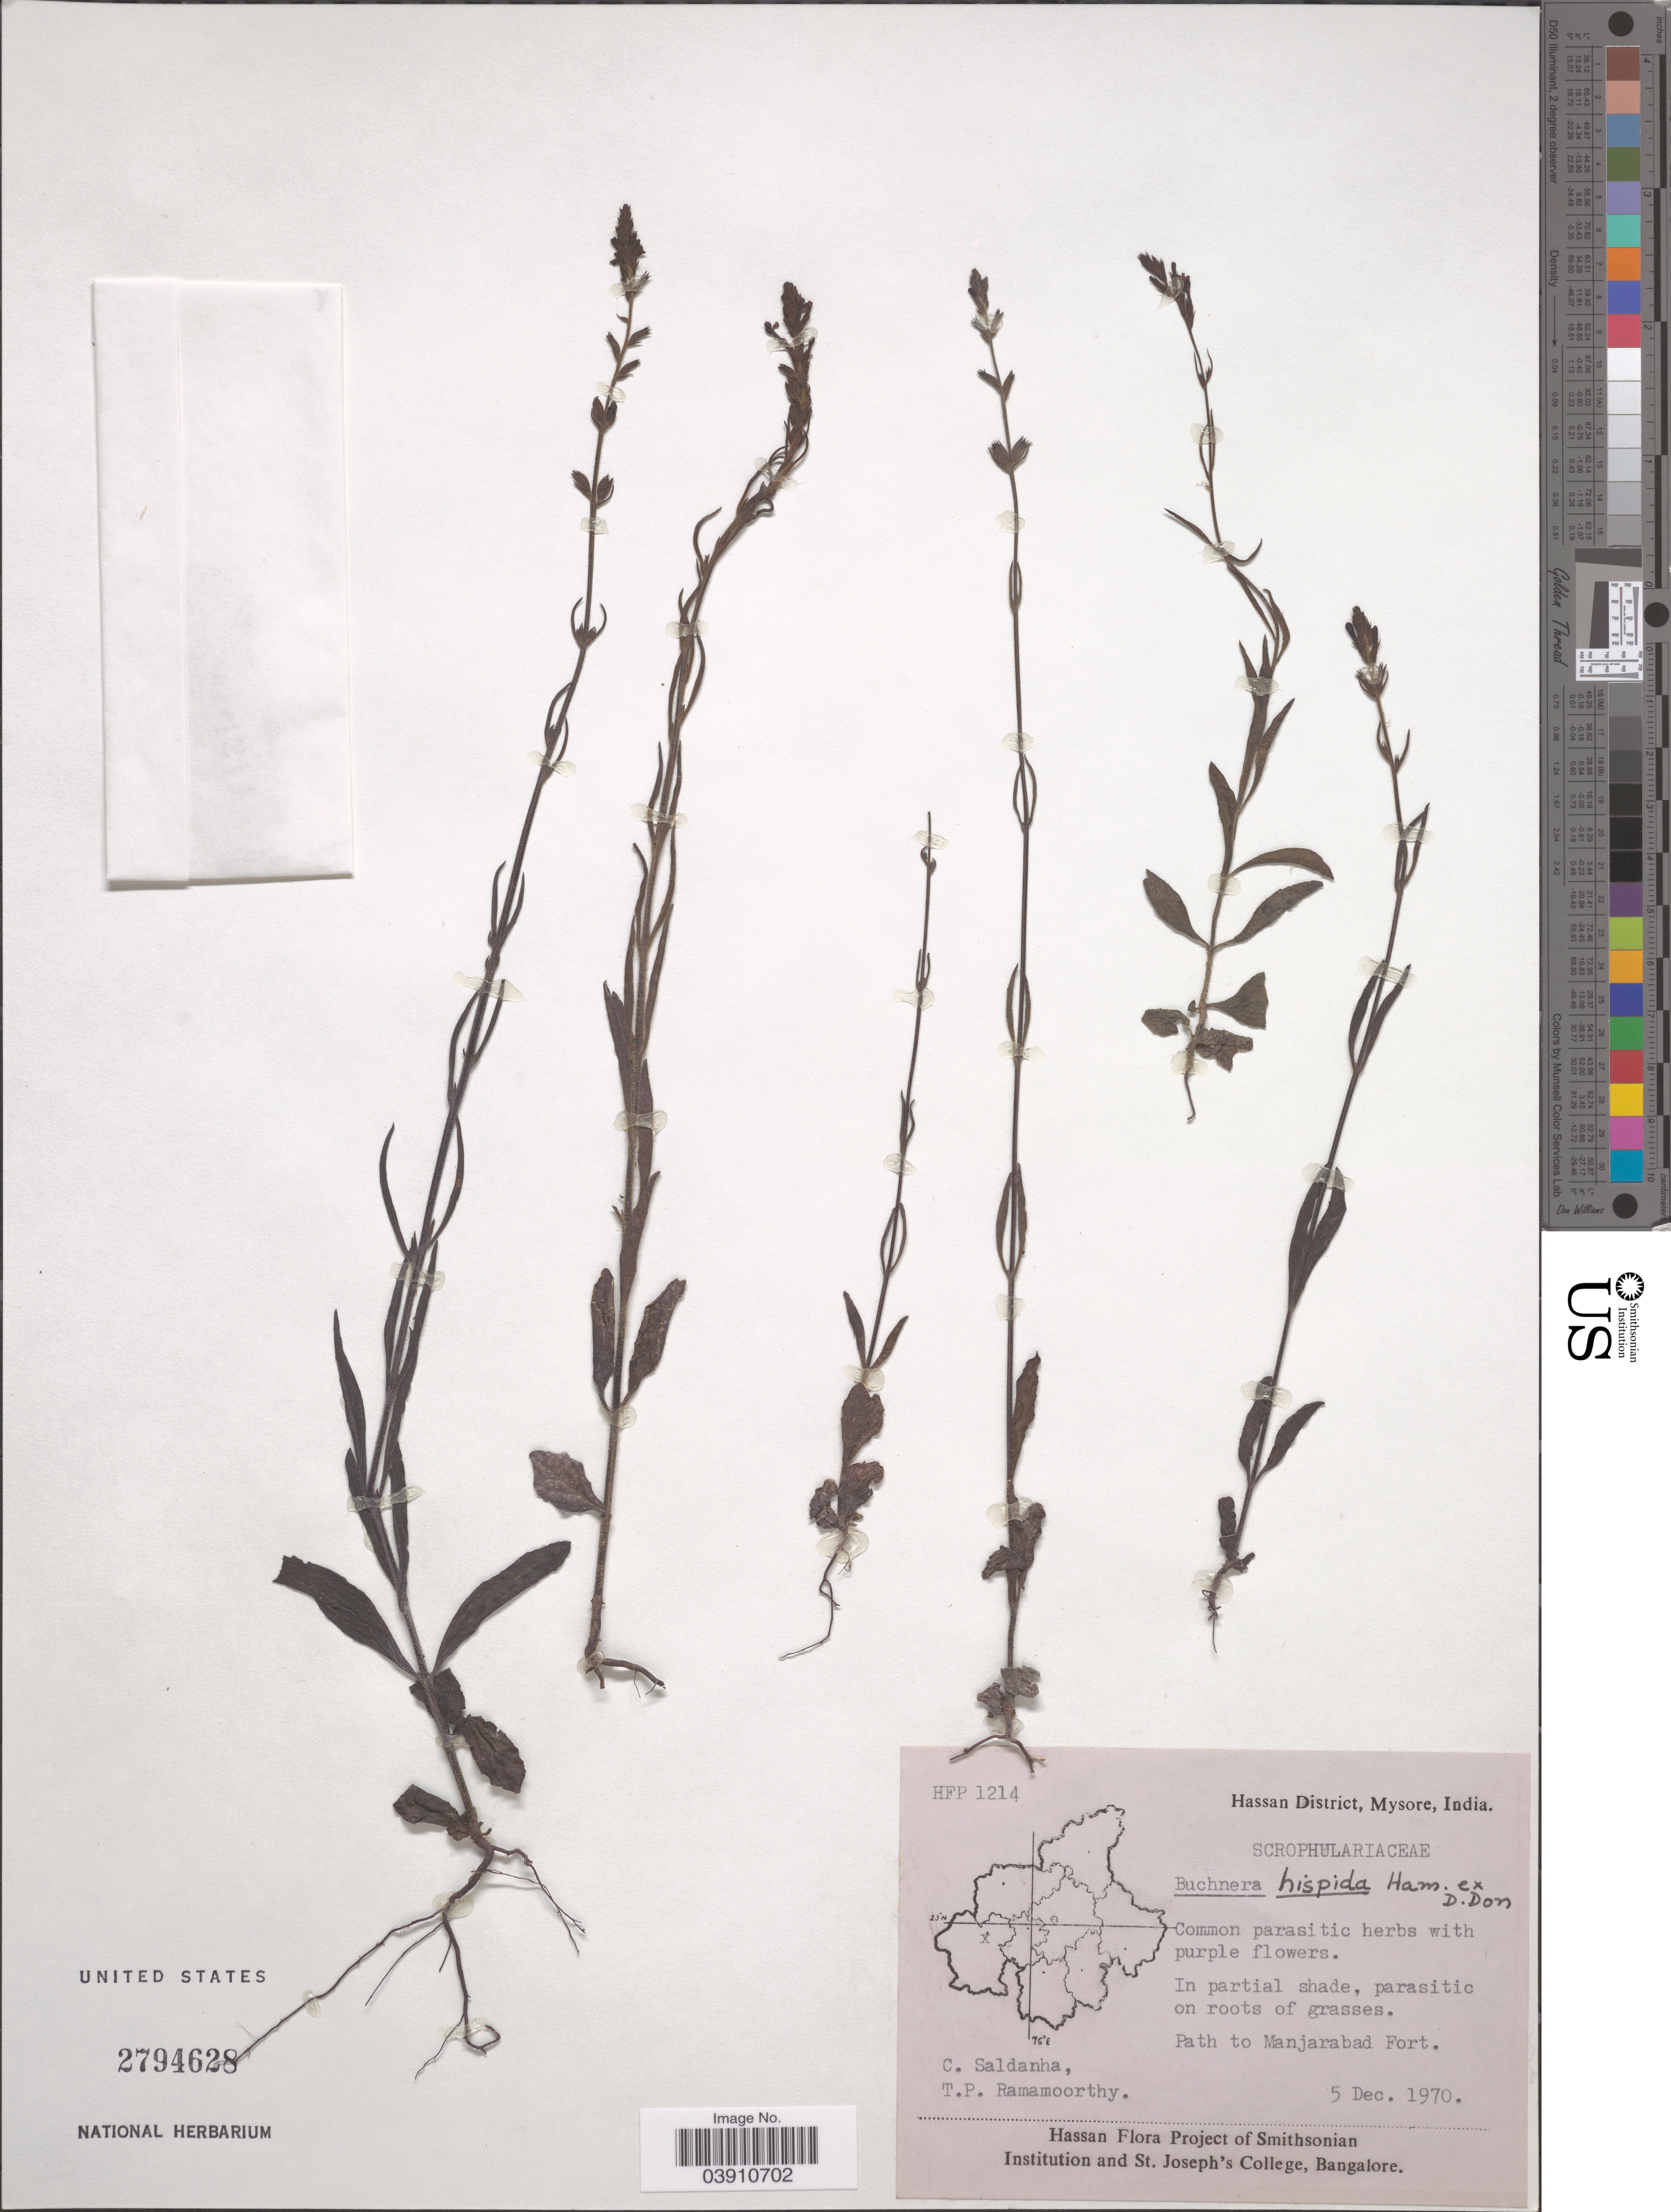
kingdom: Plantae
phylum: Tracheophyta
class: Magnoliopsida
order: Lamiales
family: Orobanchaceae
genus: Buchnera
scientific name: Buchnera hispida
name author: Buch.-Ham. ex D. Don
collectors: C. Saldanha & T. P. Ramamoorthy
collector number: HFP 1214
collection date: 1970-12-05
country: India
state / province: Karnataka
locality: Hassan District, Mysore. Path to Manjarabad Fort.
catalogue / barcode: US 2794628